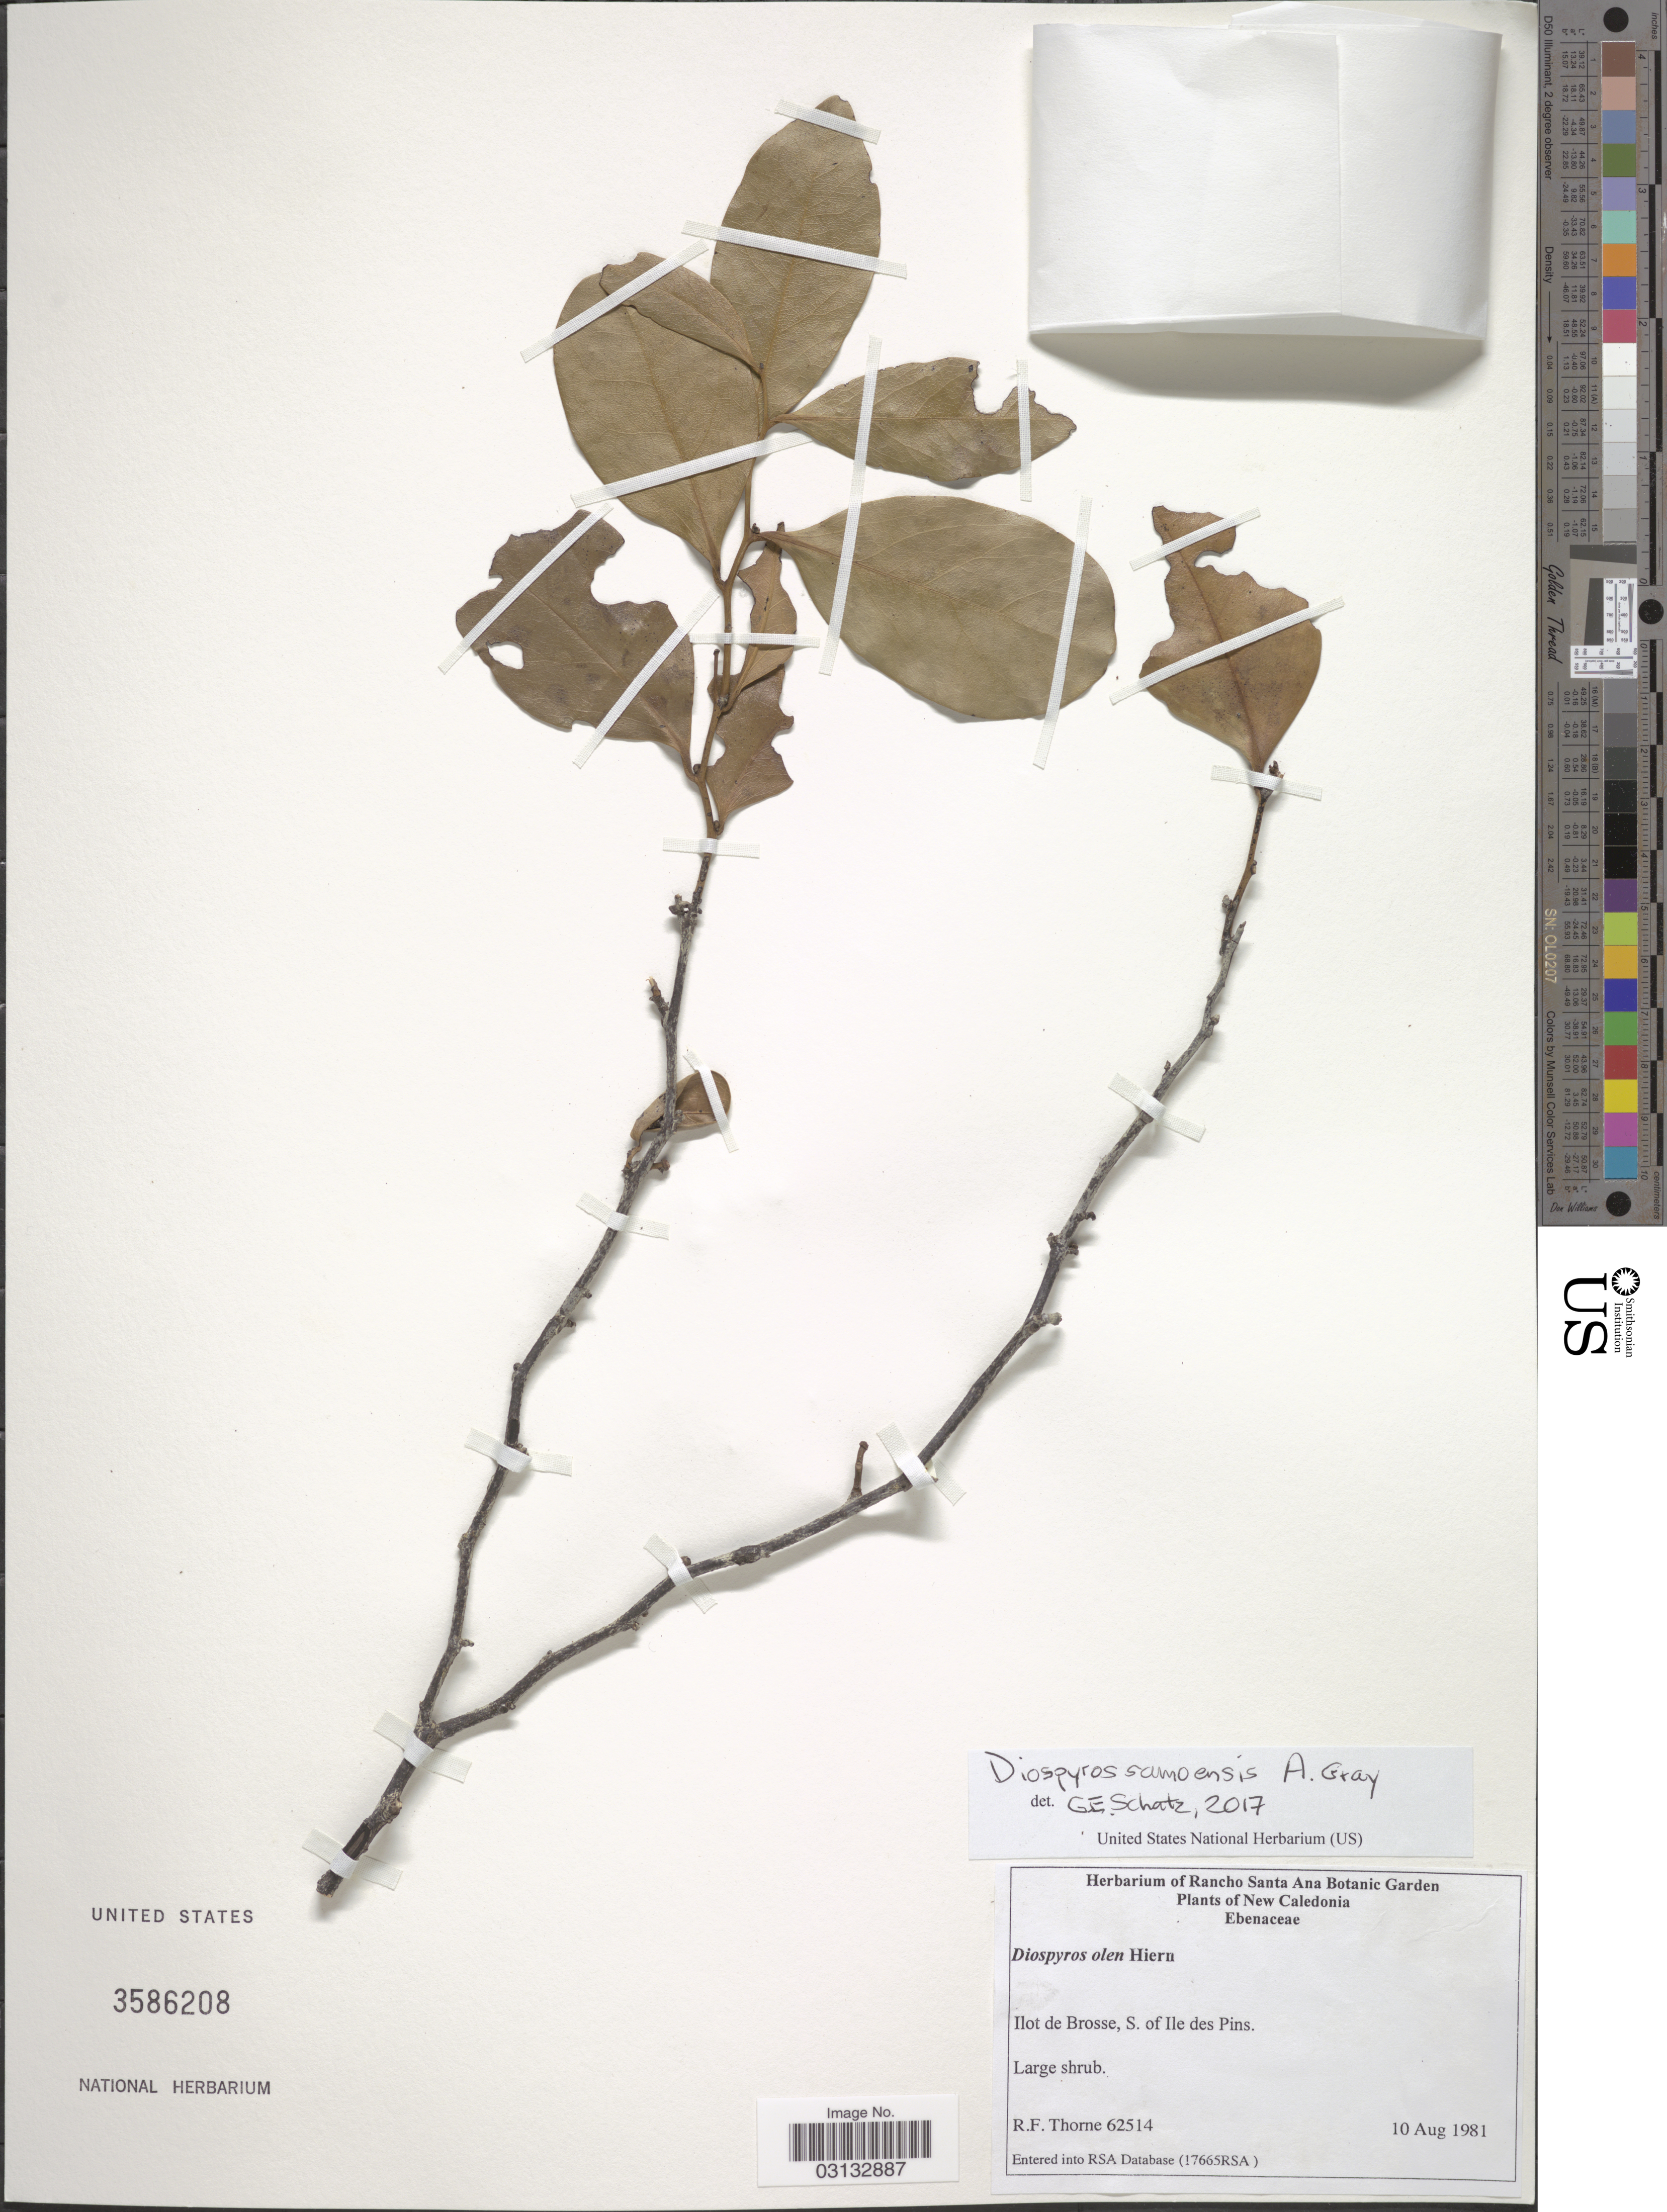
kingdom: Plantae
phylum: Tracheophyta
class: Magnoliopsida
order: Ericales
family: Ebenaceae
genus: Diospyros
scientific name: Diospyros samoensis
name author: A. Gray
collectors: R. Thorne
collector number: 62514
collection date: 1981-08-10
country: New Caledonia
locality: Ebenaceae [unsure placement], Ilot de Brosse, S. of Ile des Pins.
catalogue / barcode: US 3586208